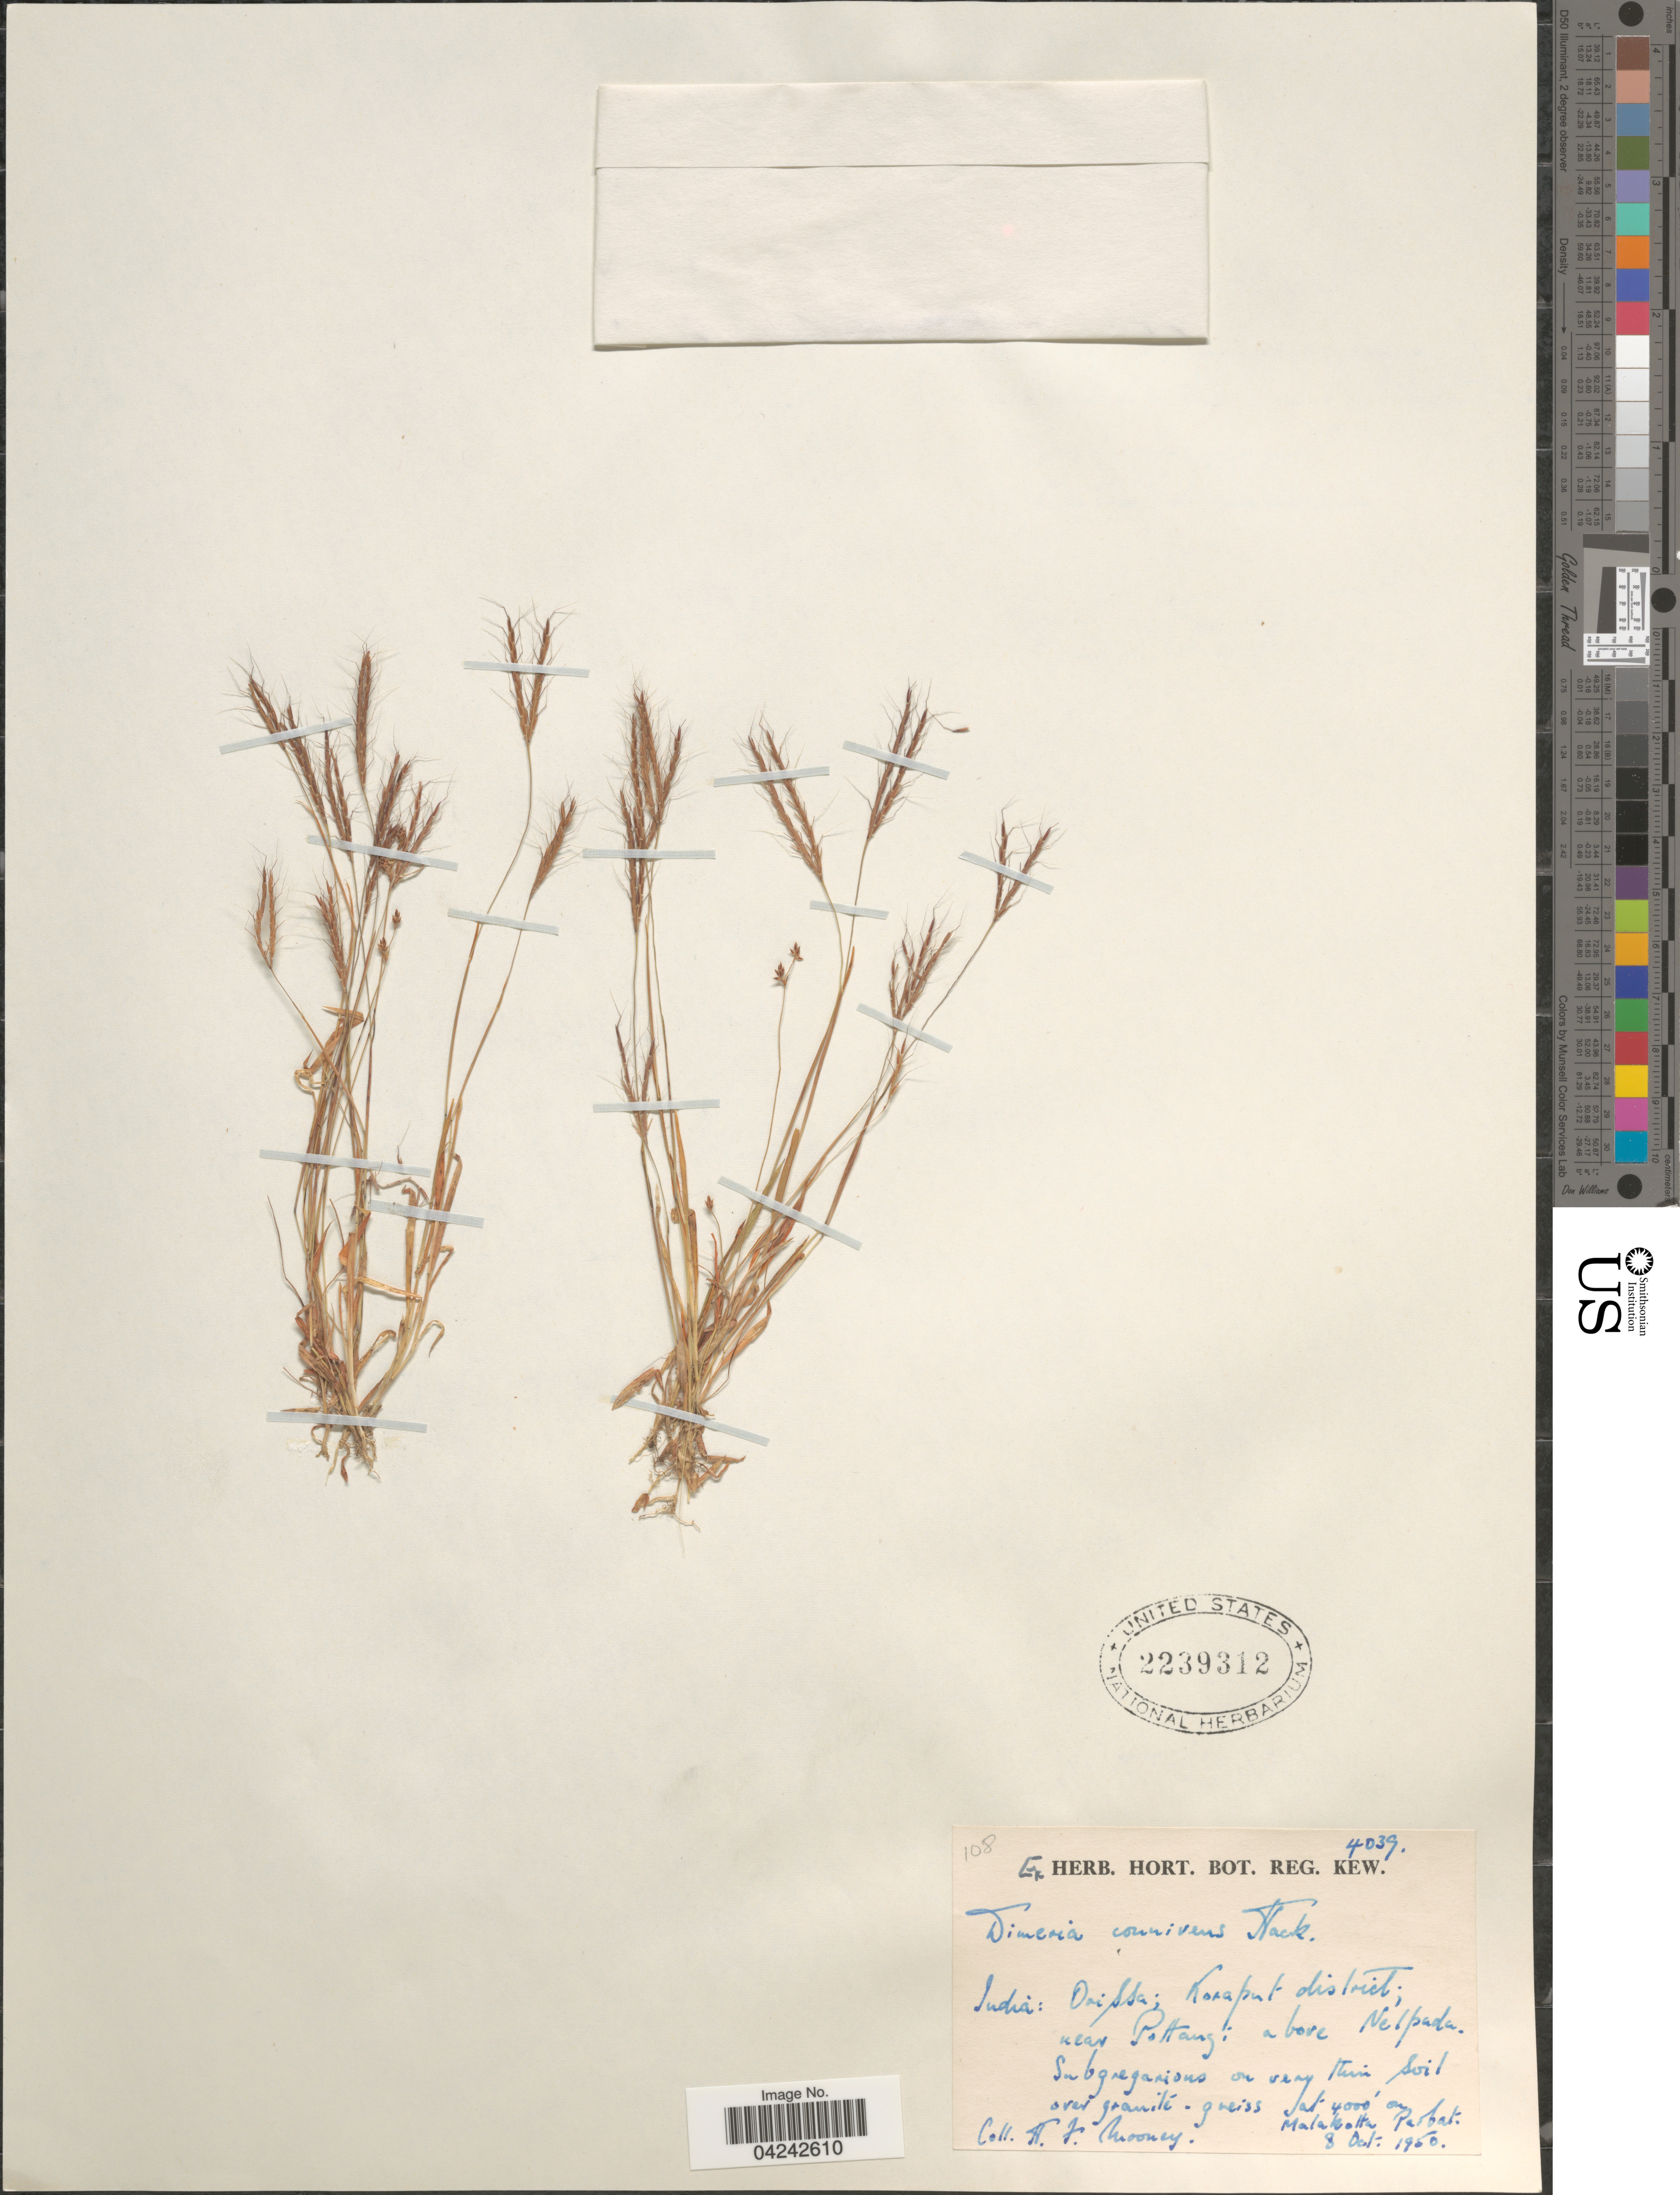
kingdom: Plantae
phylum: Tracheophyta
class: Liliopsida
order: Poales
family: Poaceae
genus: Dimeria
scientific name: Dimeria connivens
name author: Hack.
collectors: H. Mooney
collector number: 4039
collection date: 1950-10-08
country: India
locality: Orissa; Karaput district; near Pottangi above Nelpada. At 4000´ on Malakotta Parbat.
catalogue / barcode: US 2239312